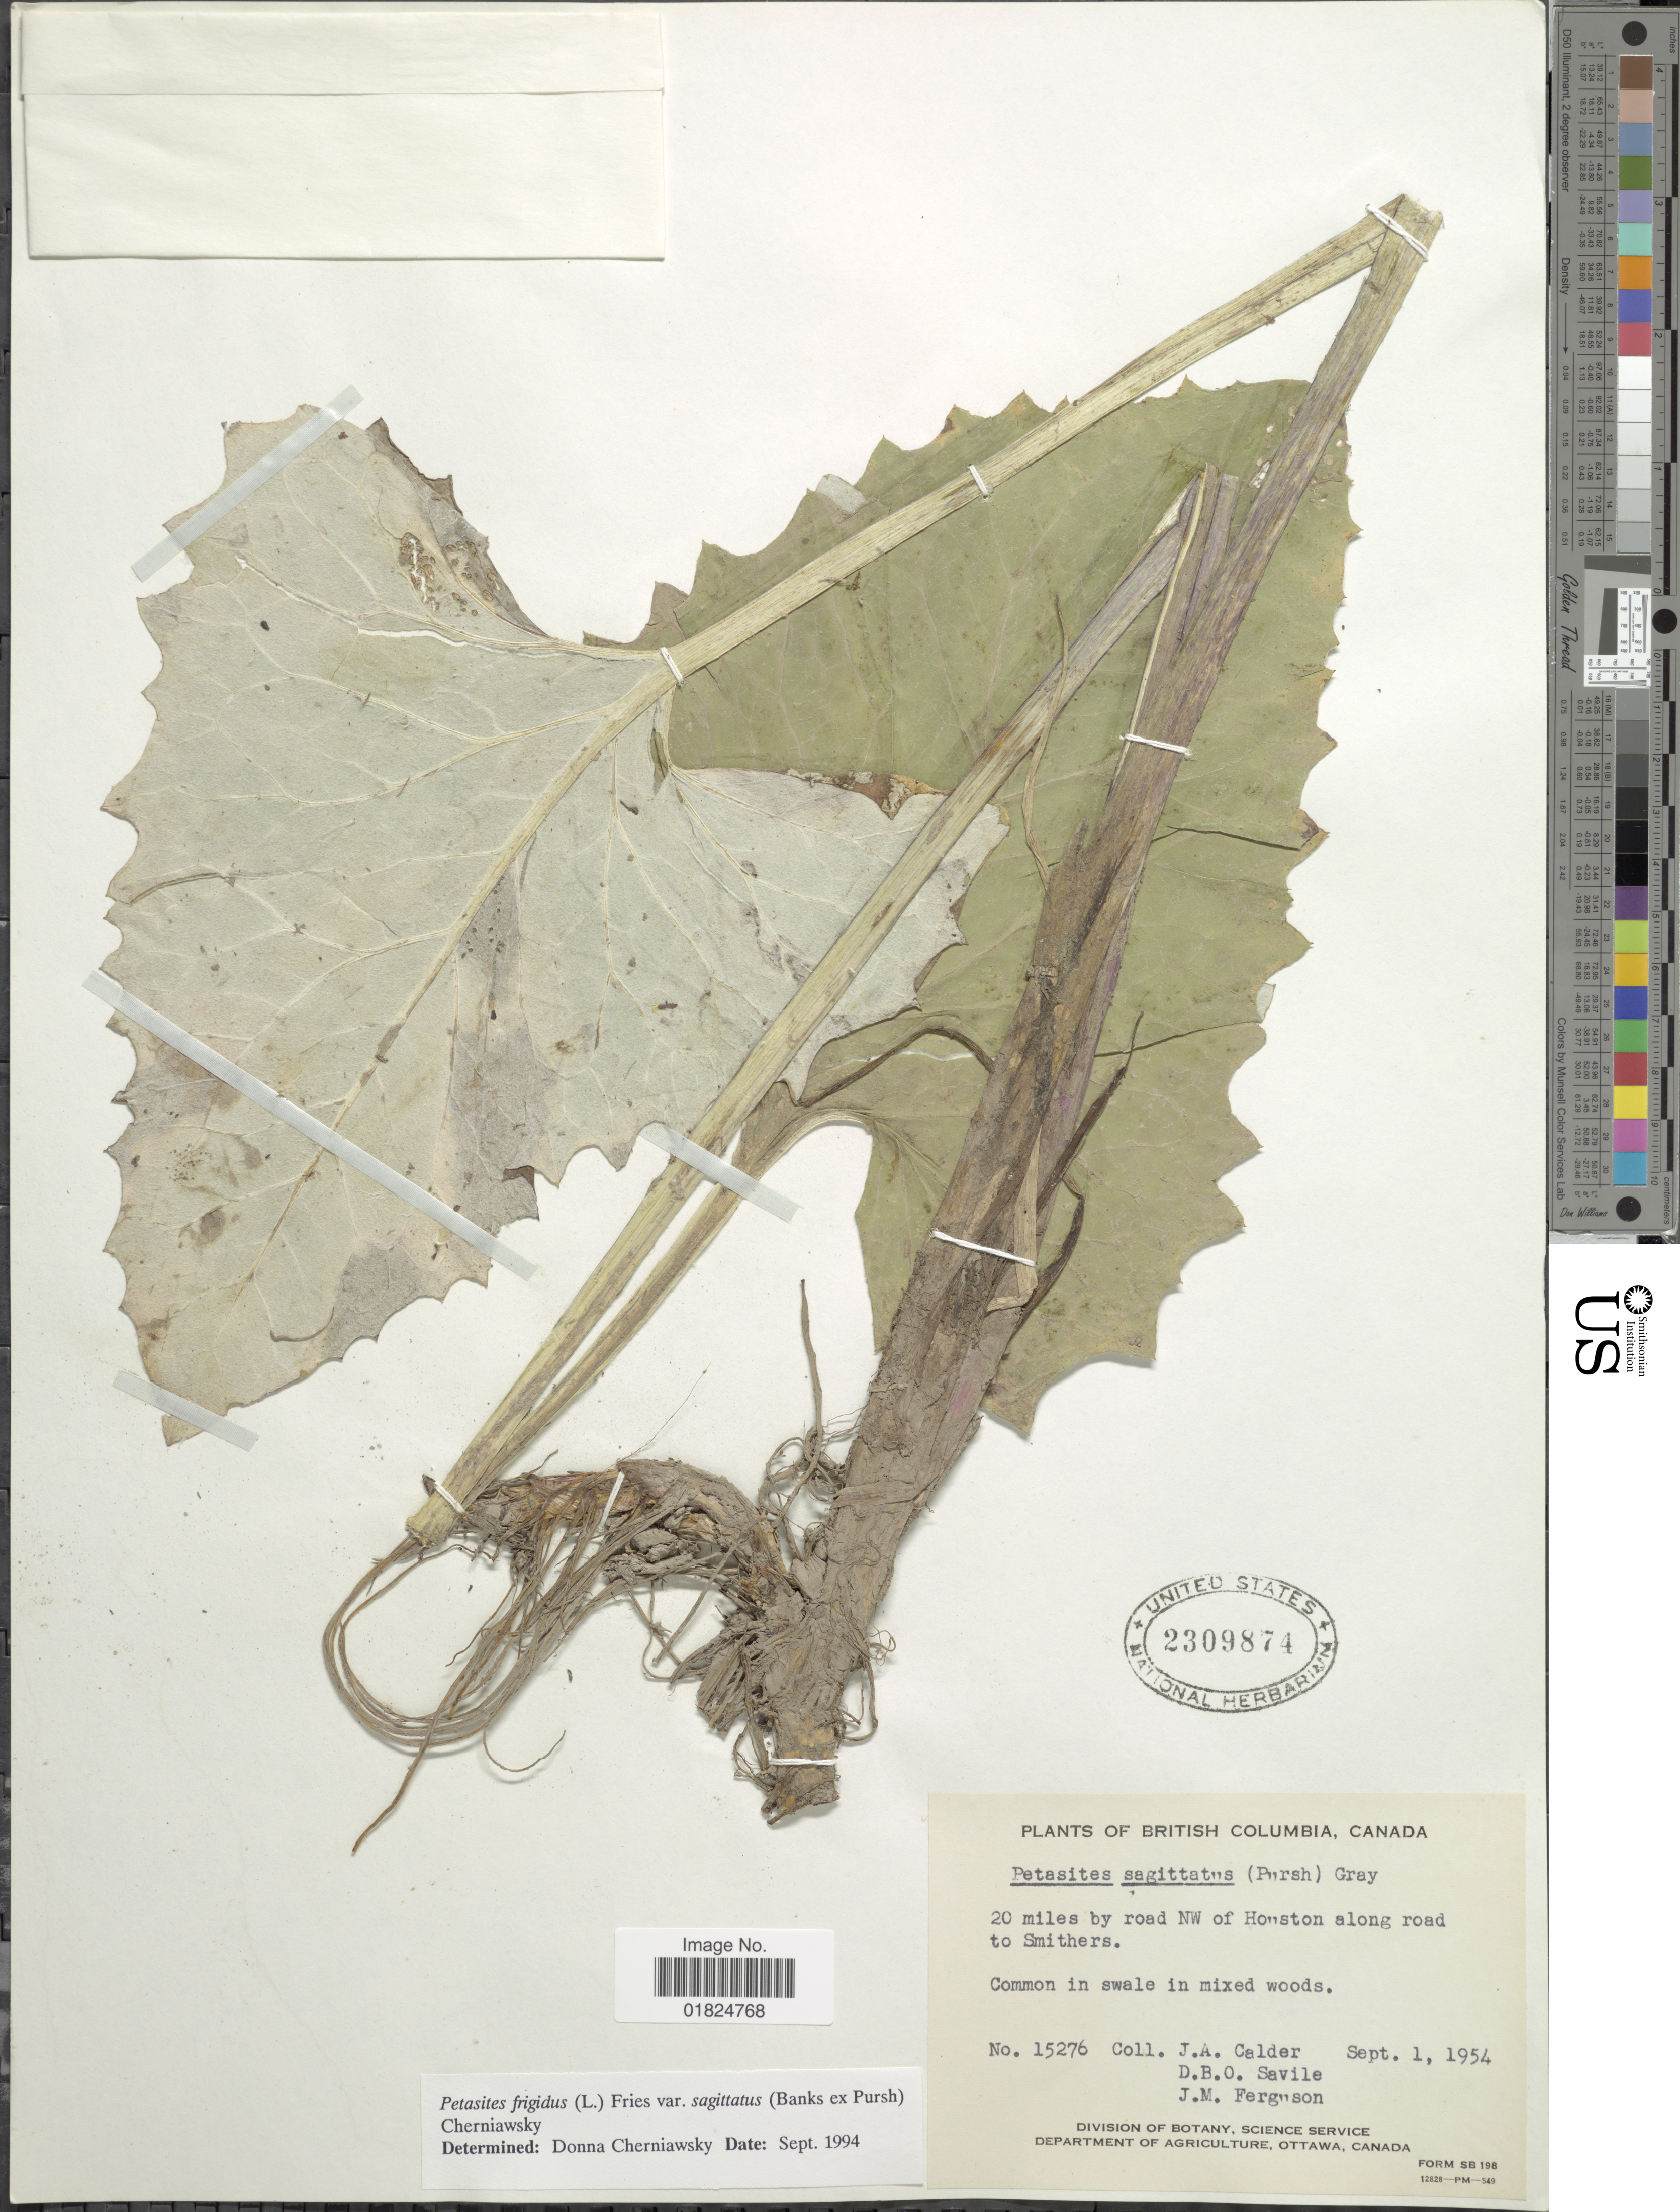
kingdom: Plantae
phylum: Tracheophyta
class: Magnoliopsida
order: Asterales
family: Asteraceae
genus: Petasites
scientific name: Petasites frigidus var. sagittatus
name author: (Banks ex Pursh) Cherniawsky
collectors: J. A. Calder, D. Savile & J. M. Ferguson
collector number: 15276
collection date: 1954-09-01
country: Canada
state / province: British Columbia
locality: British Columbia. 20 miles by road NW of Houston along road to Smithers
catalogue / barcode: US 2309874